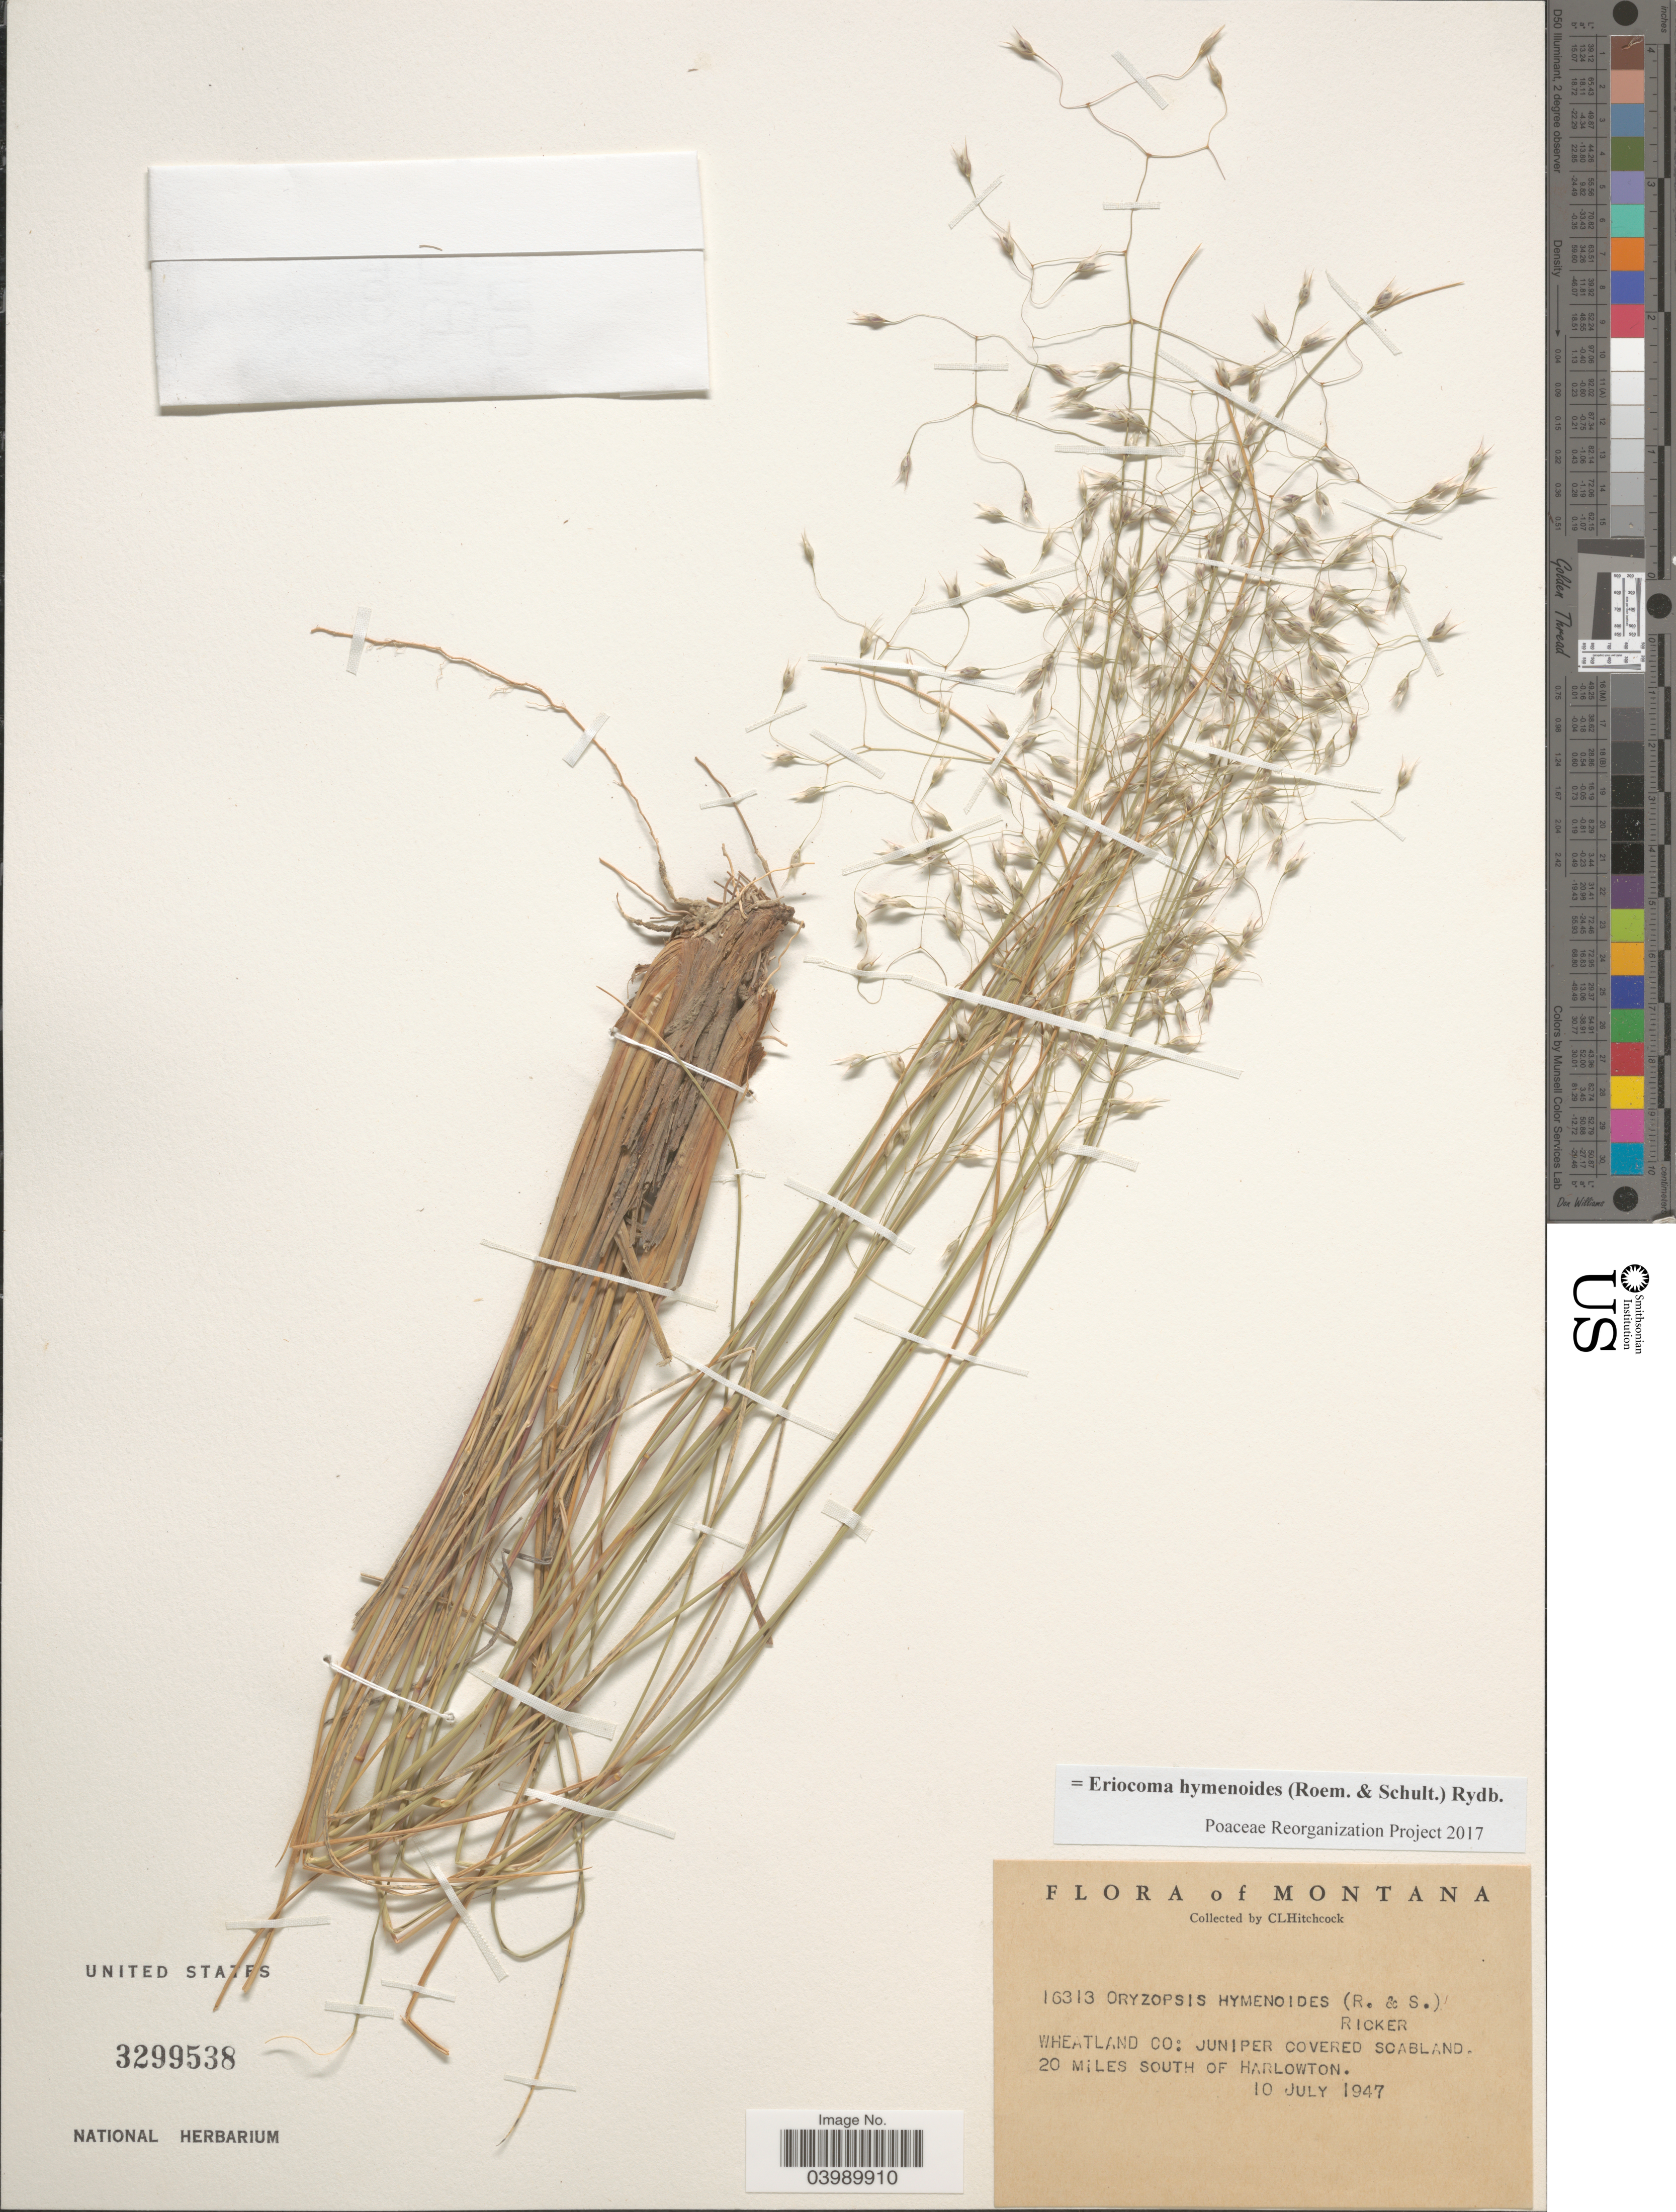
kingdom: Plantae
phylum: Tracheophyta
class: Liliopsida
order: Poales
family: Poaceae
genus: Eriocoma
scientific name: Eriocoma hymenoides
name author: (Roem. & Schult.) Rydb.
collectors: C. L. Hitchcock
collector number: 16313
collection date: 1947-07-10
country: United States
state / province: Montana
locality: Wheatland Co: 20 miles South of Harlowton.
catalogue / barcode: US 3299538